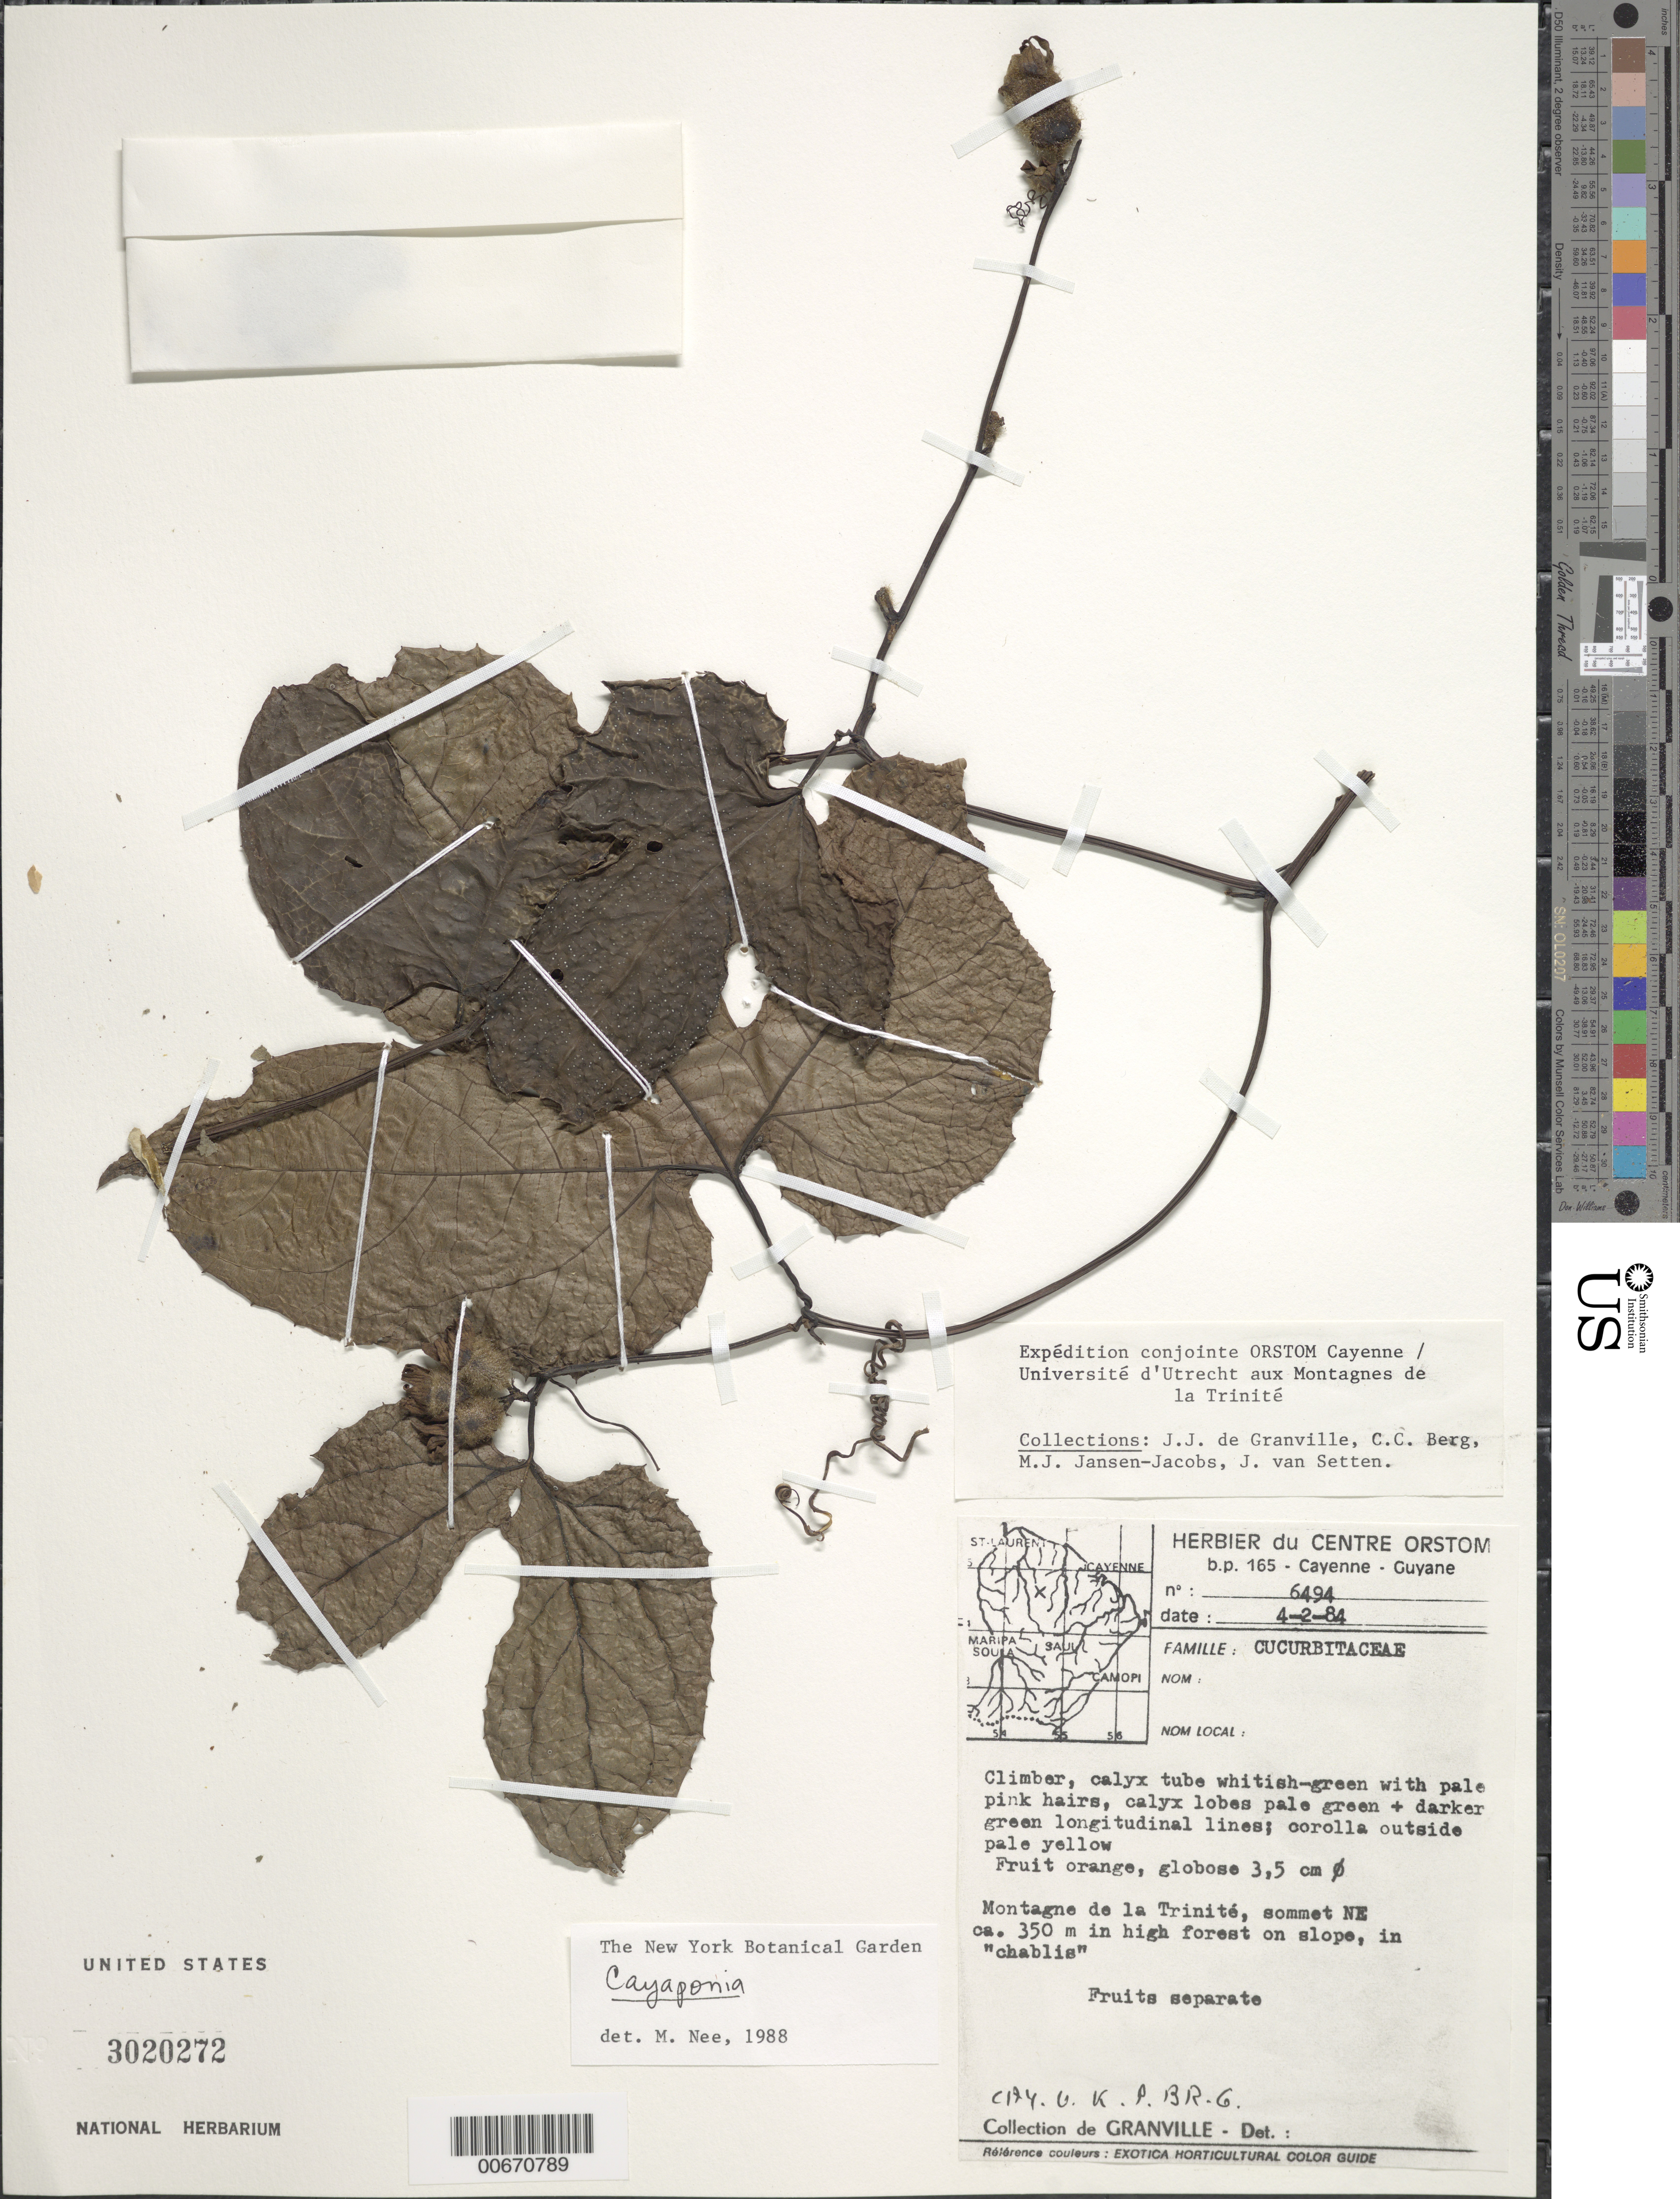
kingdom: Plantae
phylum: Tracheophyta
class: Magnoliopsida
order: Cucurbitales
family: Cucurbitaceae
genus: Cayaponia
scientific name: Cayaponia peruviana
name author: (Poepp. & Endl.) Cogn.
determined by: Nee, Michael H.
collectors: J.-J. de Granville, C. C. Berg, M. J. Jansen-Jacobs & J. van Setten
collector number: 6494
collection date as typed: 4-Feb-84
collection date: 1984-02-04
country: French Guiana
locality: Montagnes de la Trinité, sommet NE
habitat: High forest on slope, in "chablis"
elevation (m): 350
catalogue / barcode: US 3020272